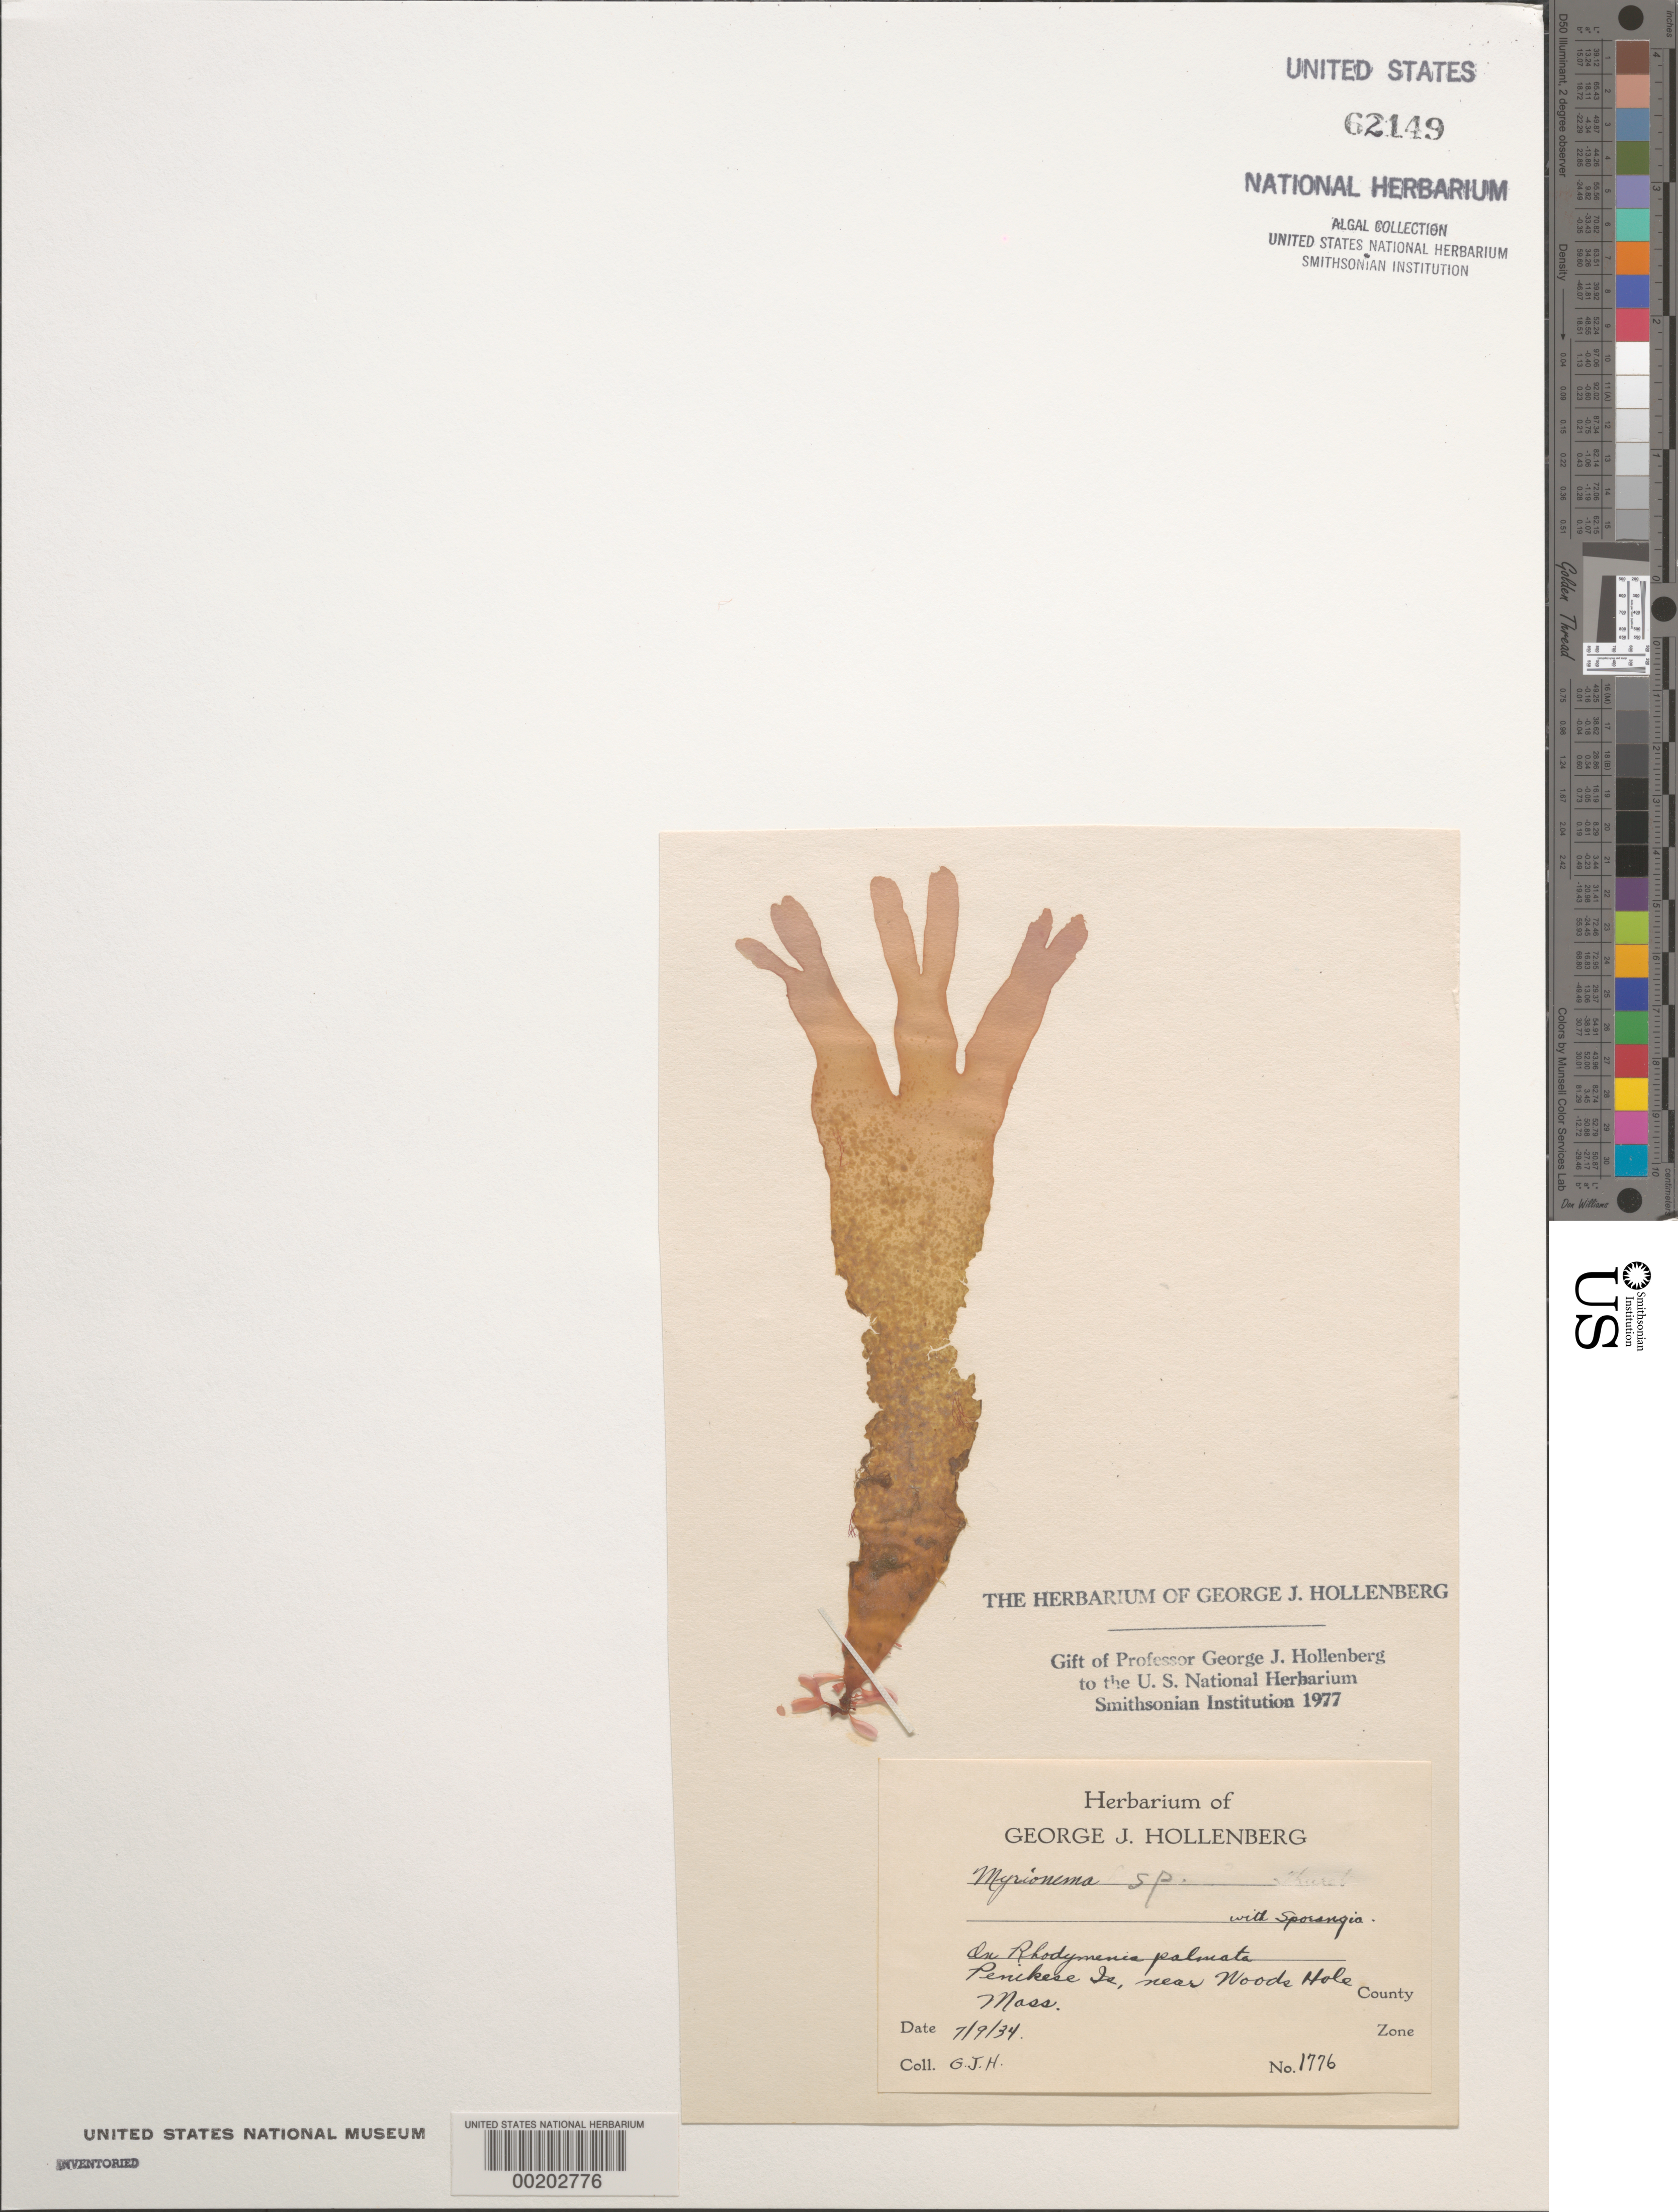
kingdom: Chromista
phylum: Ochrophyta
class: Phaeophyceae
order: Ectocarpales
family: Chordariaceae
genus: Myrionema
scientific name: Myrionema sp.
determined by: Hollenberg, George J.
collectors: G. Hollenberg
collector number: GJH 1776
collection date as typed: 09 Jul 1934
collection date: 1934-07-09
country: United States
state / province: Massachusetts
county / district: Dukes County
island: Penikese Island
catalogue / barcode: US 62149